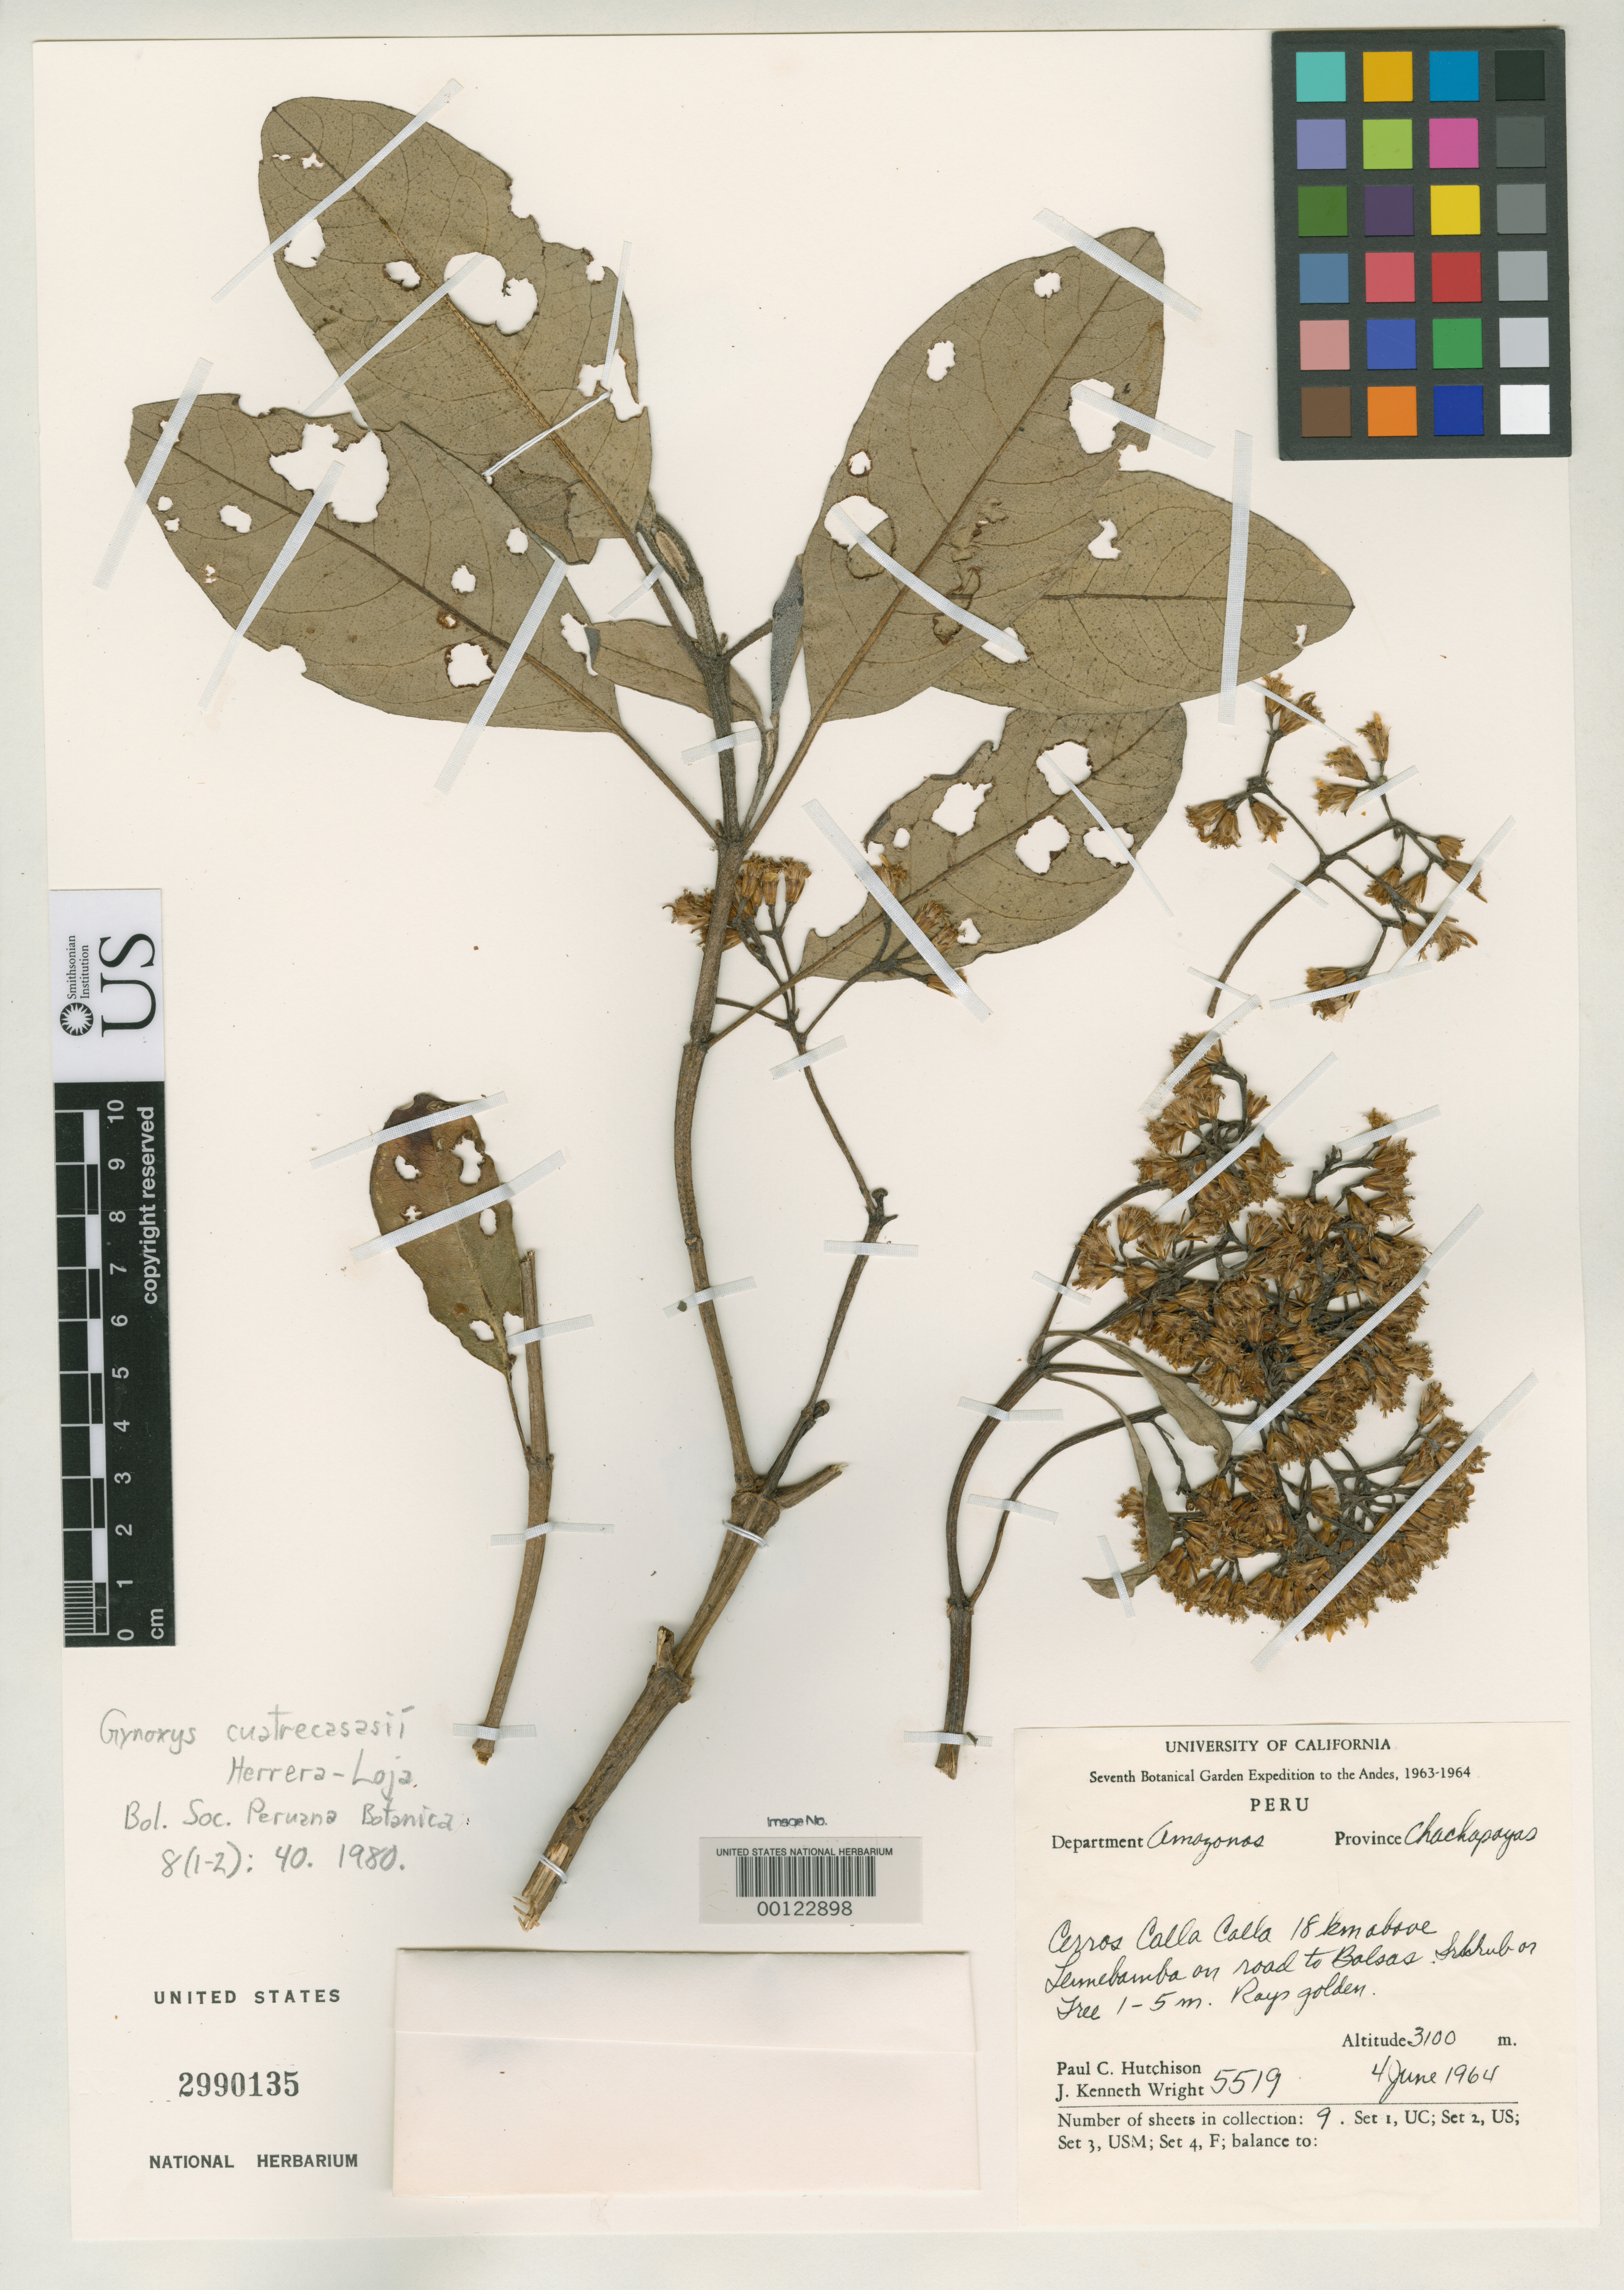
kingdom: Plantae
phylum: Tracheophyta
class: Magnoliopsida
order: Asterales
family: Asteraceae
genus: Gynoxys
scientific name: Gynoxys cuatrecasasii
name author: B. Herrera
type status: Isotype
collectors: P. C. Hutchison & J. K. Wright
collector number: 5519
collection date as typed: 04 Jun 1964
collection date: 1964-06-04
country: Peru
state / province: Amazonas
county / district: Chachapoyas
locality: Cerros de Calla-Calla, 18 km above Lamebamba on road to Balsas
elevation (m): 3100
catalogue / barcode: US 2990135